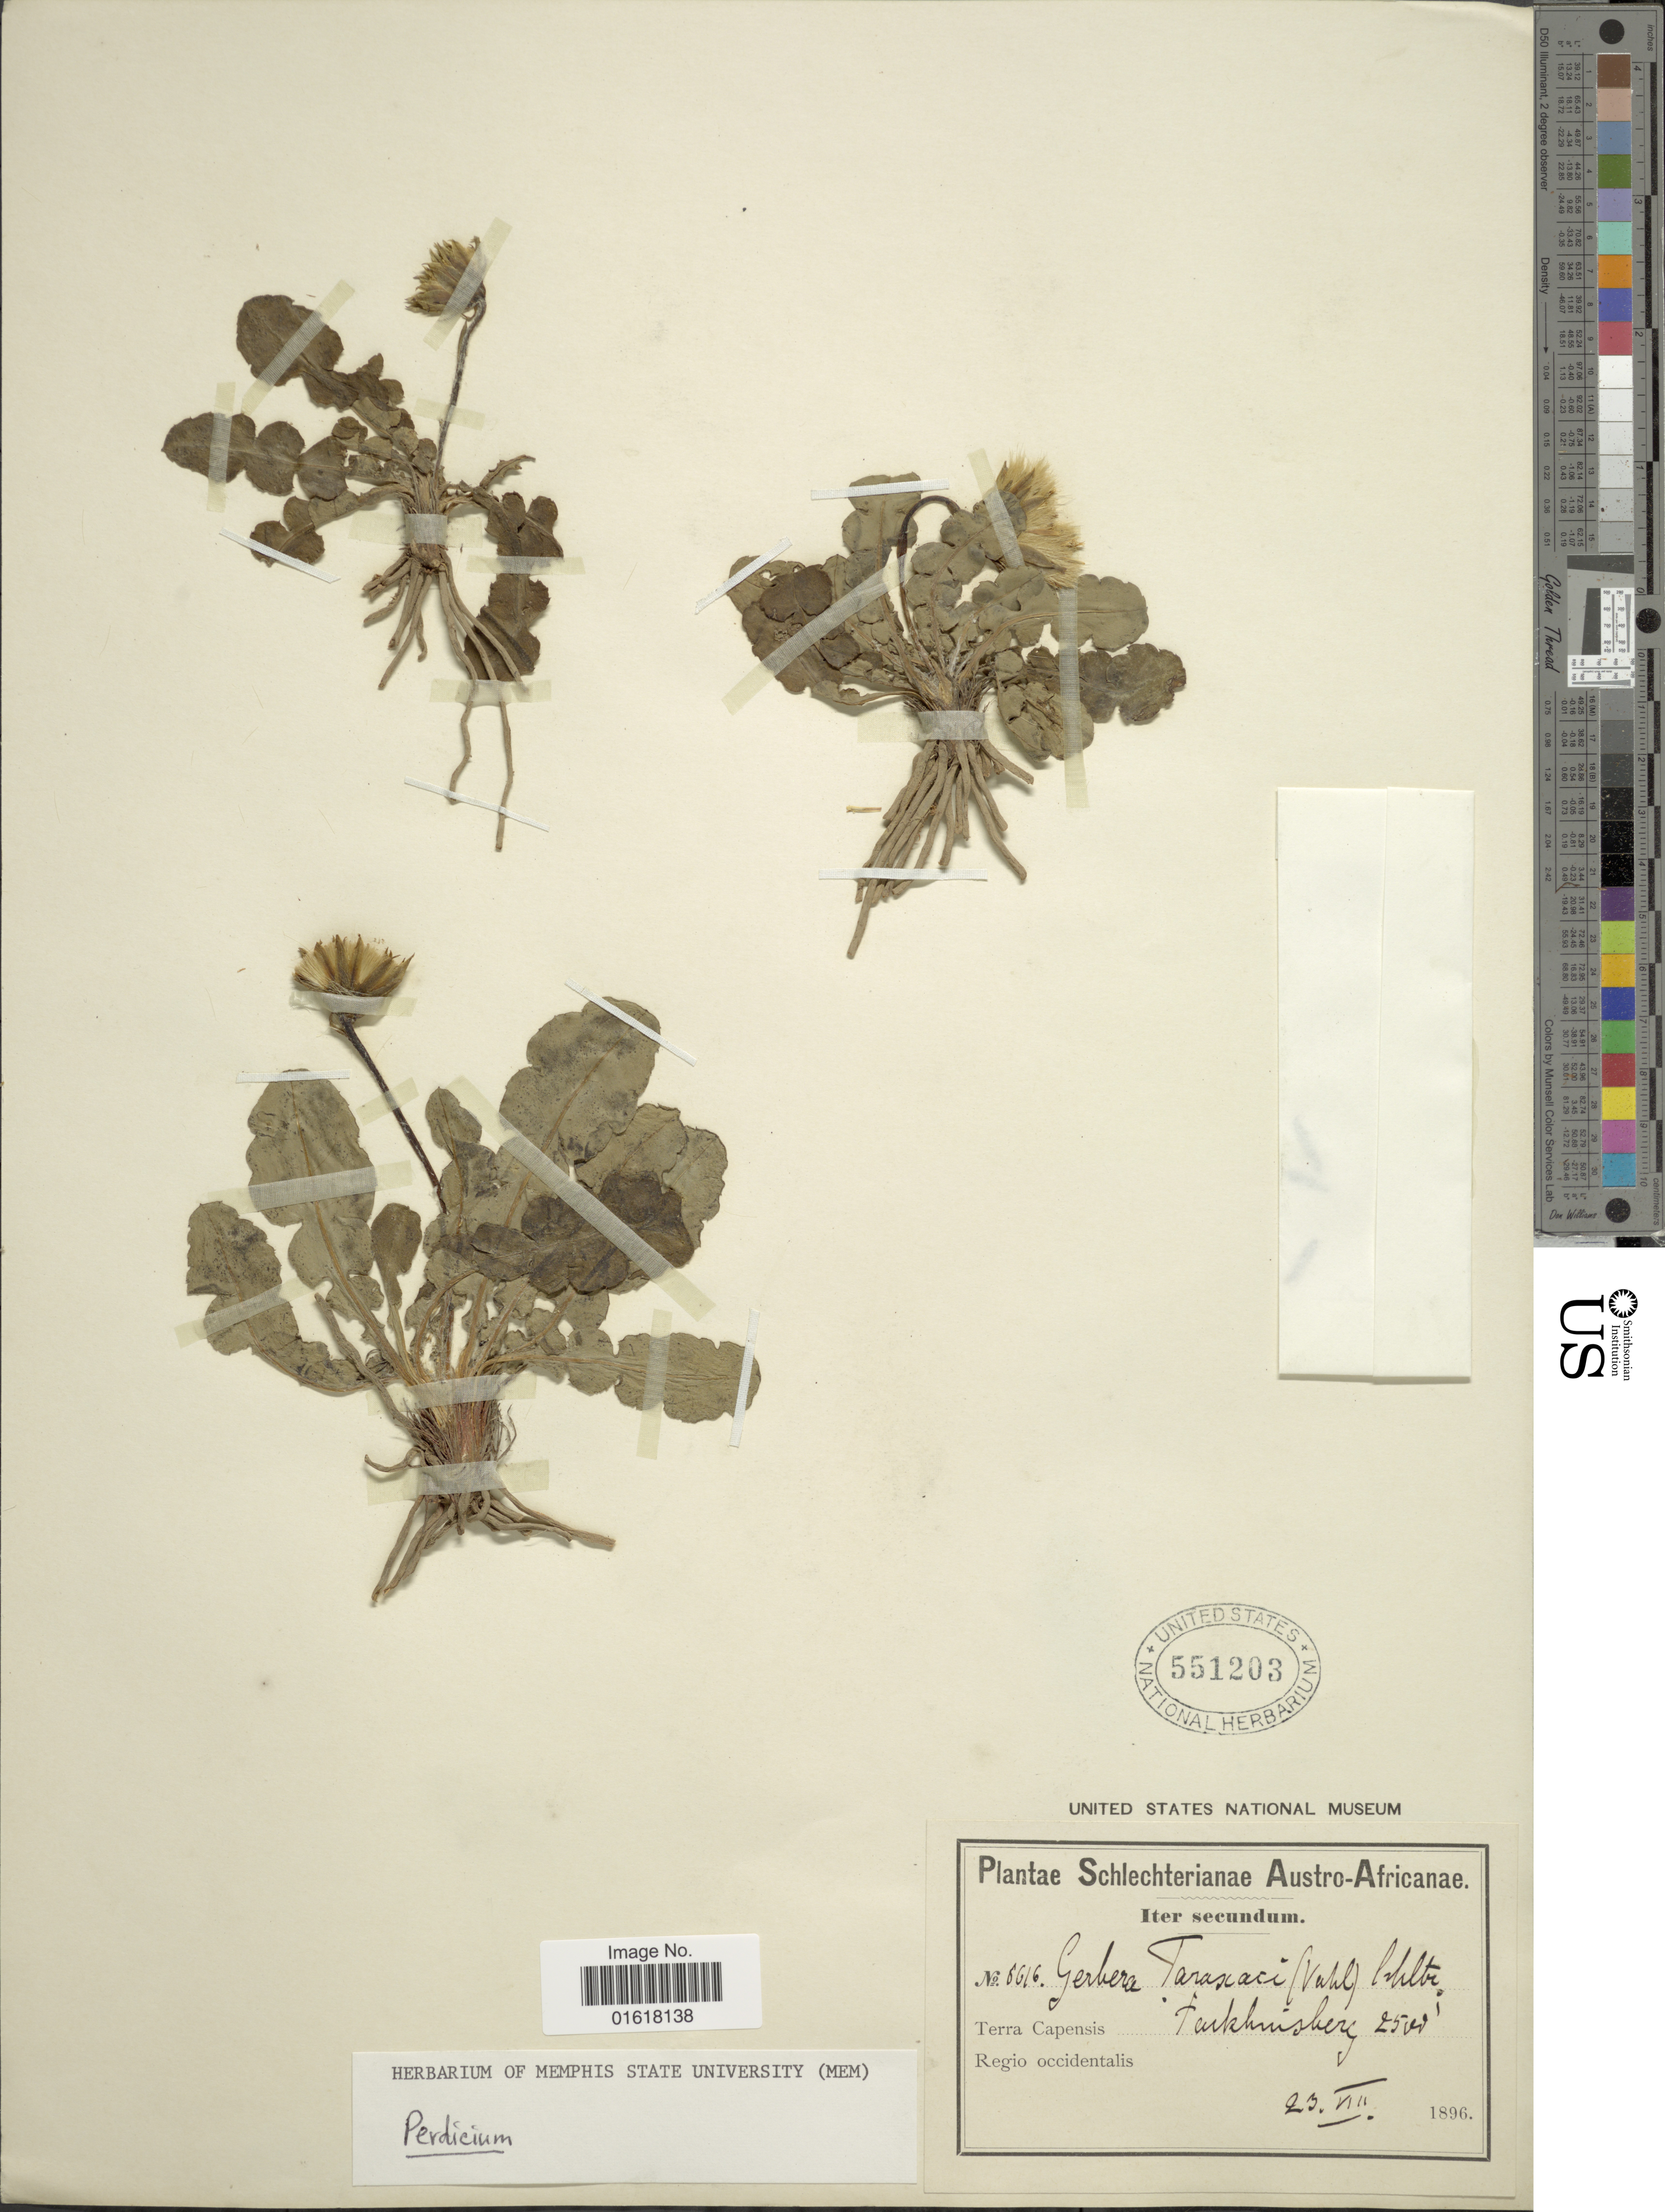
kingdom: Plantae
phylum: Tracheophyta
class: Magnoliopsida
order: Asterales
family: Asteraceae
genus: Gerbera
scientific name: Gerbera taraxaci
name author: (Vahl) Schltr.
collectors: Schlechter, --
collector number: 6616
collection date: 1896-08-23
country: South Africa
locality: Terra Capensis. Regio occidentalis. Taiklinsberg. Cape Province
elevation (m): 762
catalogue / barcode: US 551203